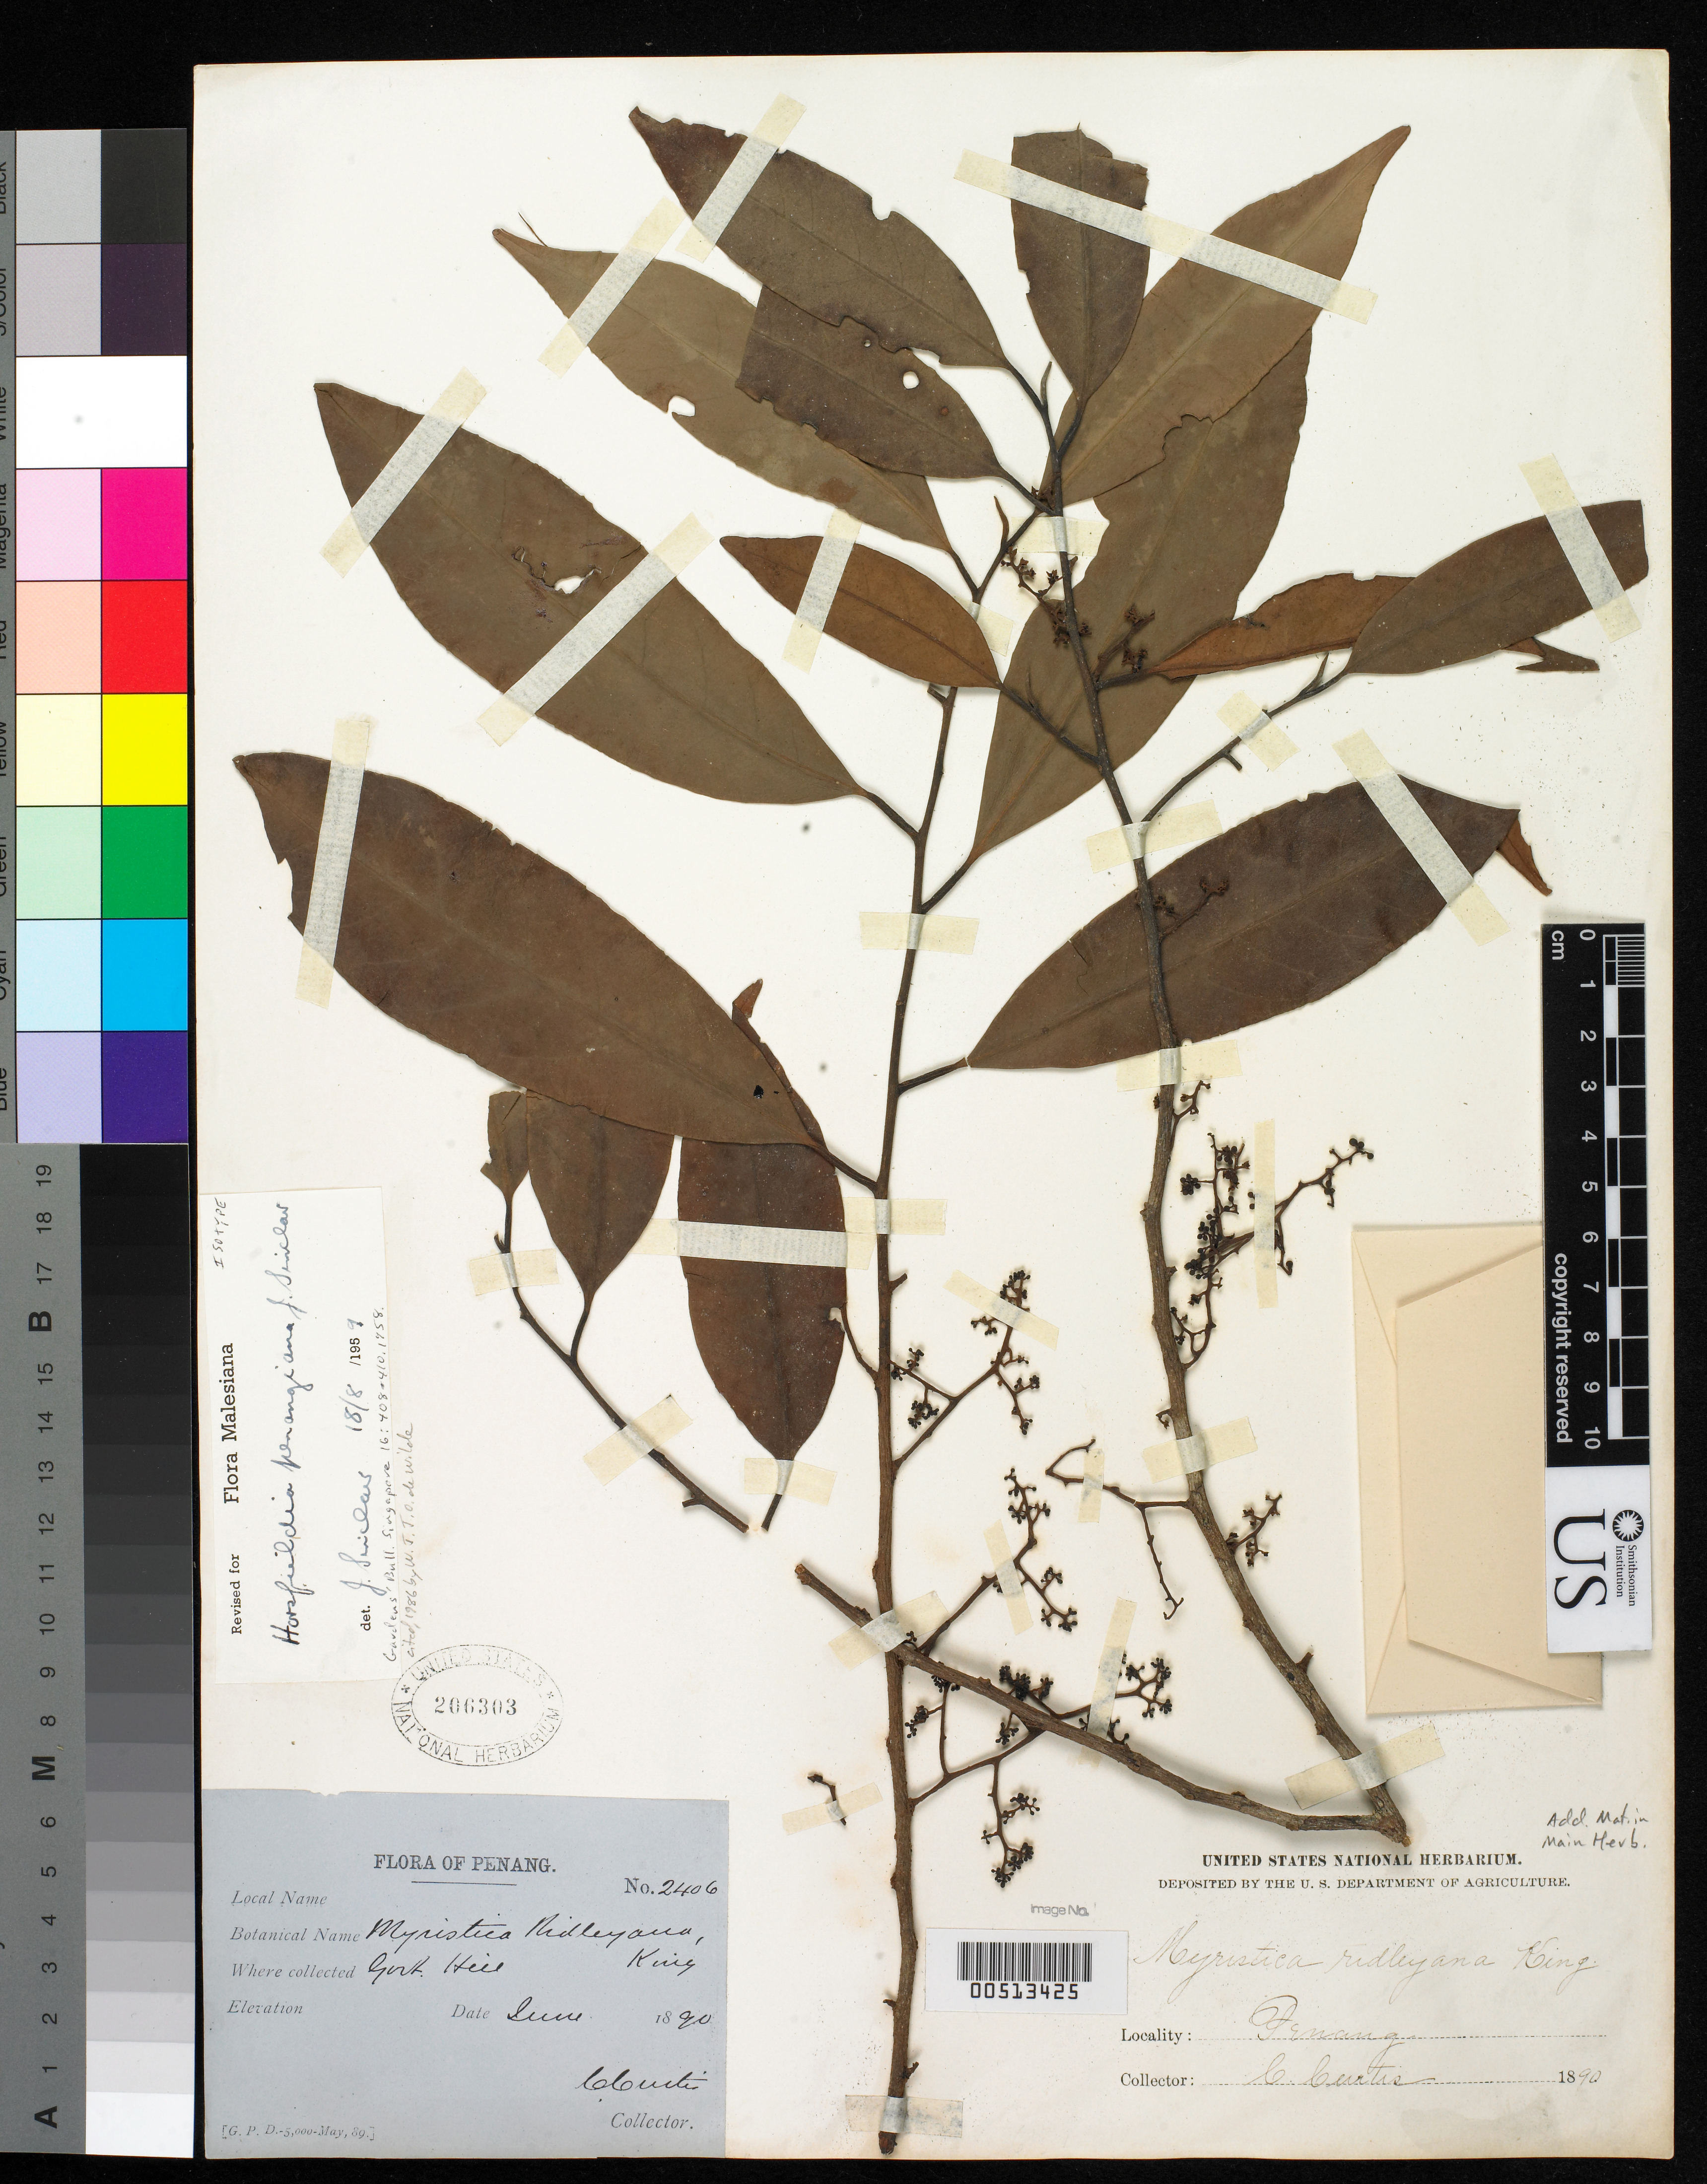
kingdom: Plantae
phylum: Tracheophyta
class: Magnoliopsida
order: Magnoliales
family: Myristicaceae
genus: Horsfieldia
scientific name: Horsfieldia penangiana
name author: J. Sinclair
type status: Isotype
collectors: C. Curtis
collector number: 2406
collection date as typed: Jun 1890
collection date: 1890-06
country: Malaysia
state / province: Pinang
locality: Gort Hill. [Malay Peninsula]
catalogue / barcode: US 206303